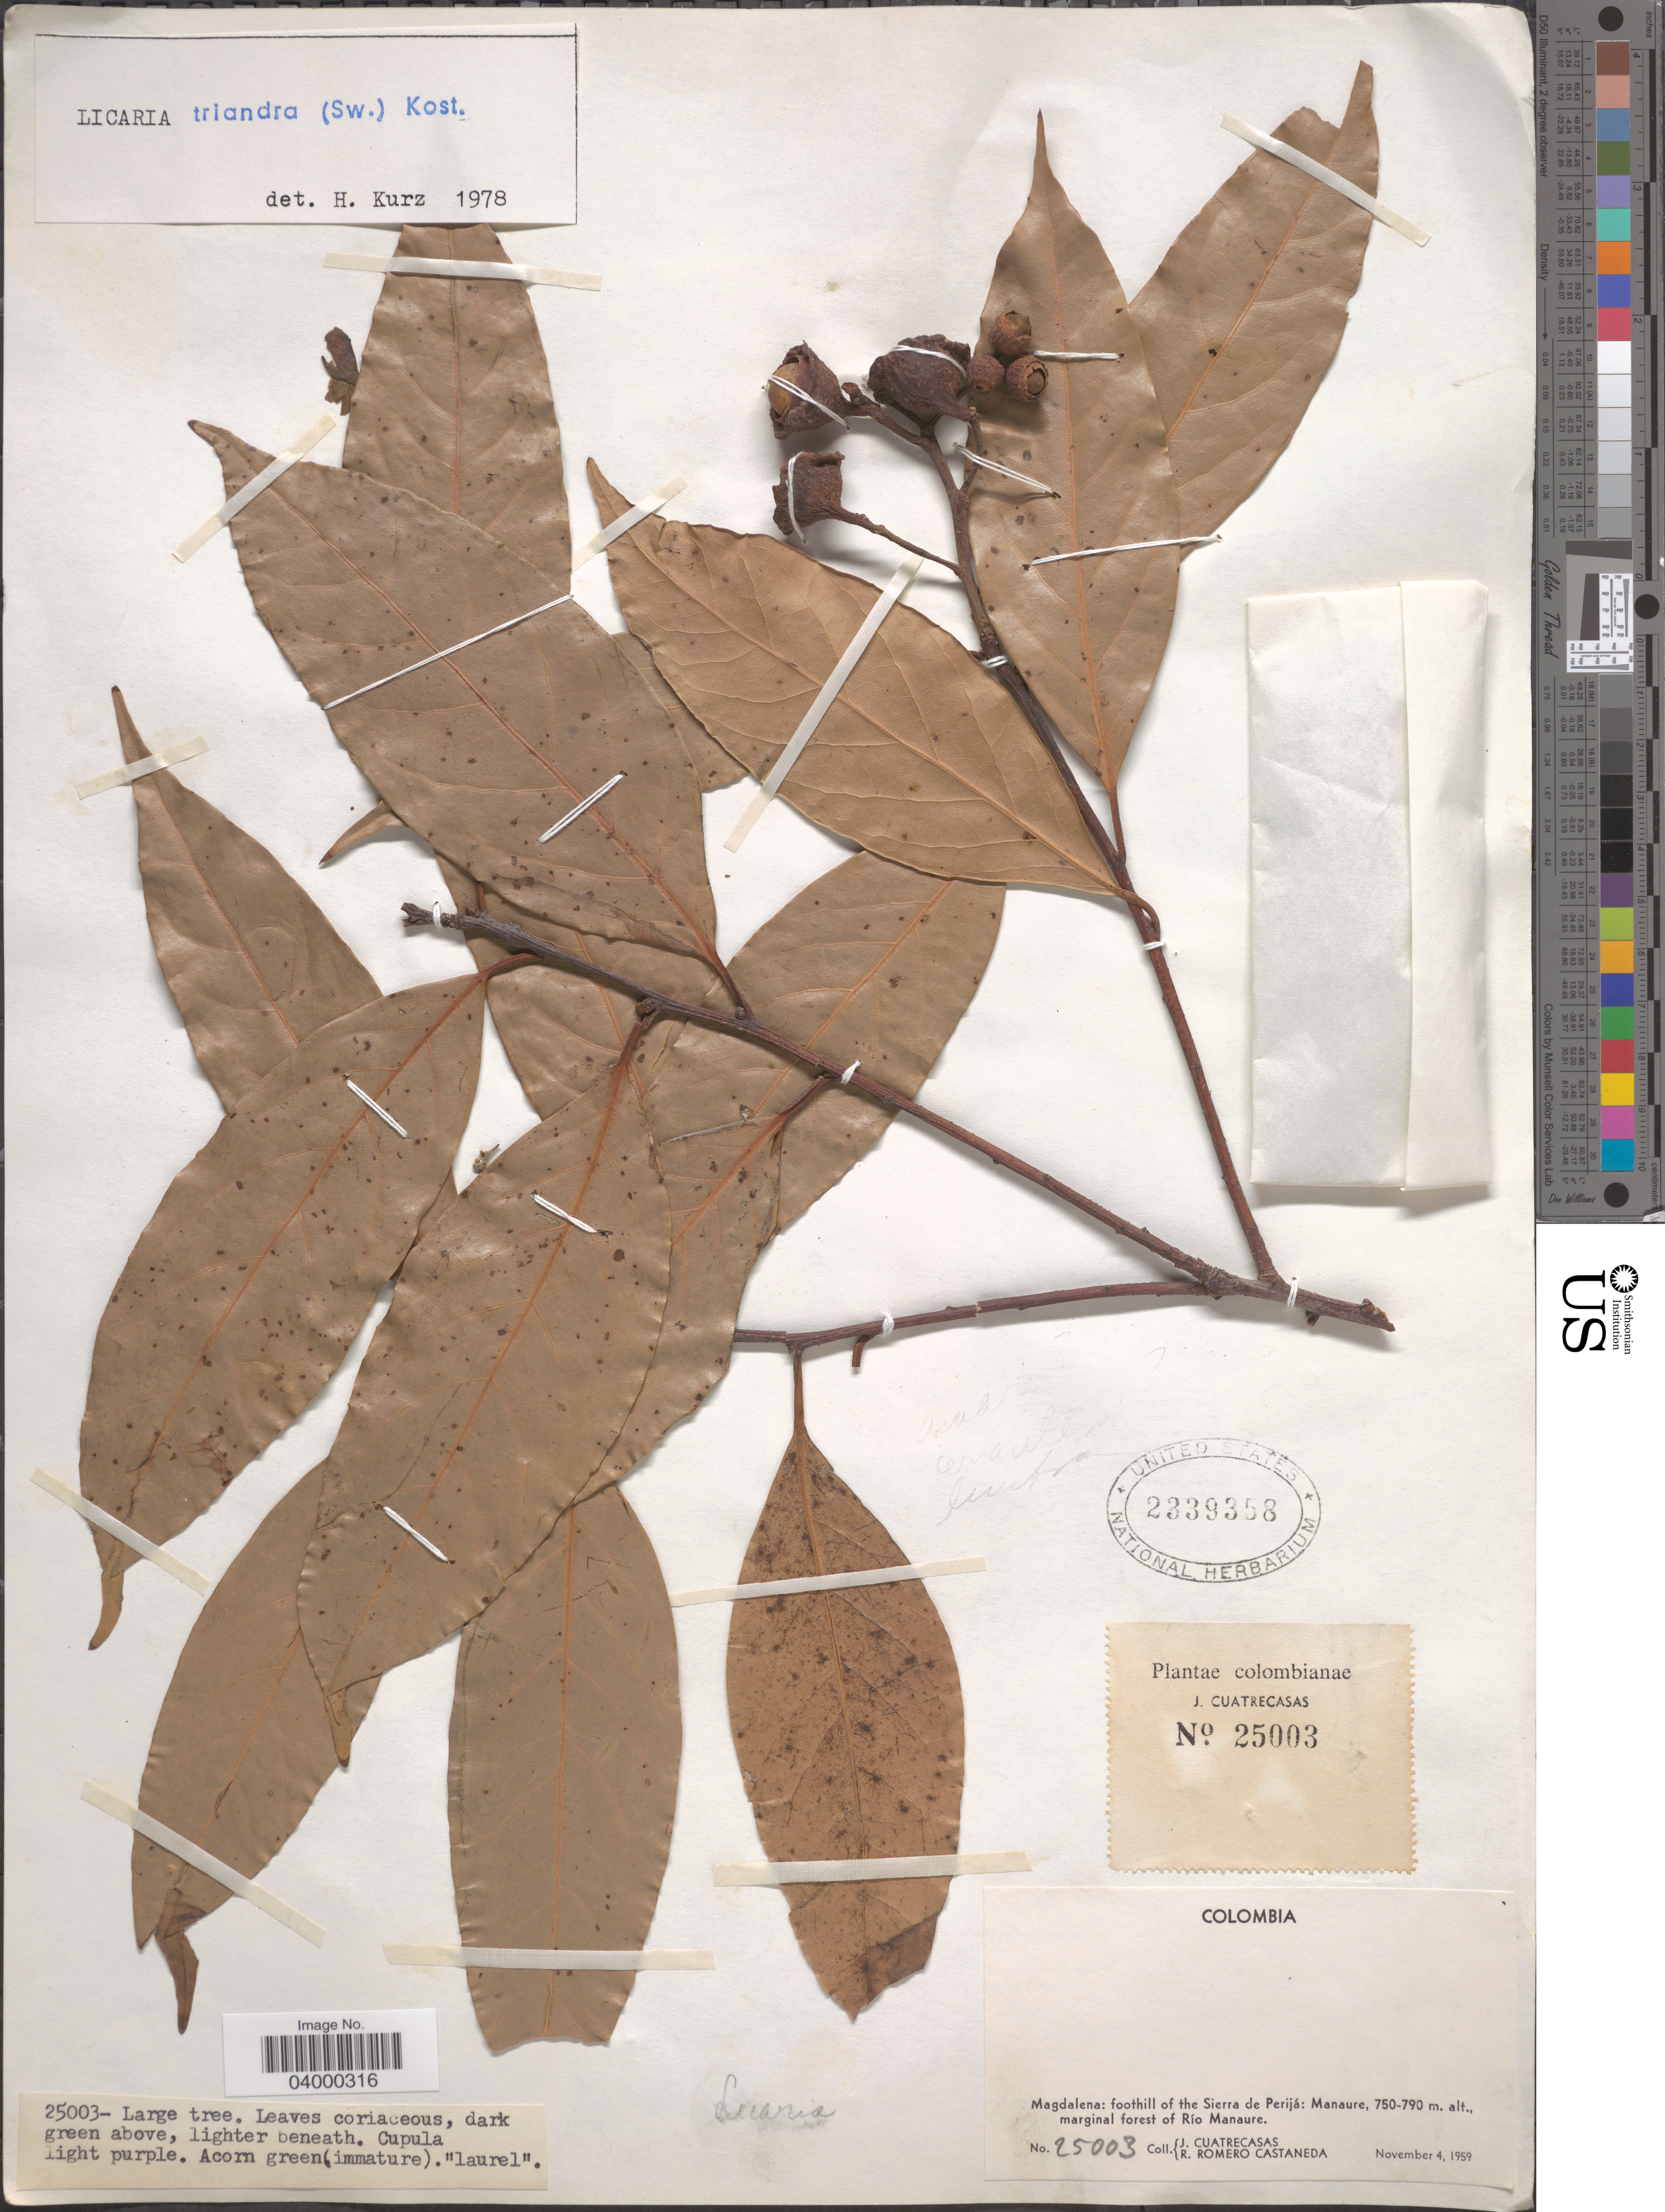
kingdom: Plantae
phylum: Tracheophyta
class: Magnoliopsida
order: Laurales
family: Lauraceae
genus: Licaria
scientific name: Licaria triandra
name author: (Sw.) Kosterm.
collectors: J. Cuatrecasas & R. Romero Castañeda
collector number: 25003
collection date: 1959-11-04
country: Colombia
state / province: Magdalena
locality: Foothill of the Sierra de Perijá: Manaure, marginal forest of Río Manaure.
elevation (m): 750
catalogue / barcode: US 2339358